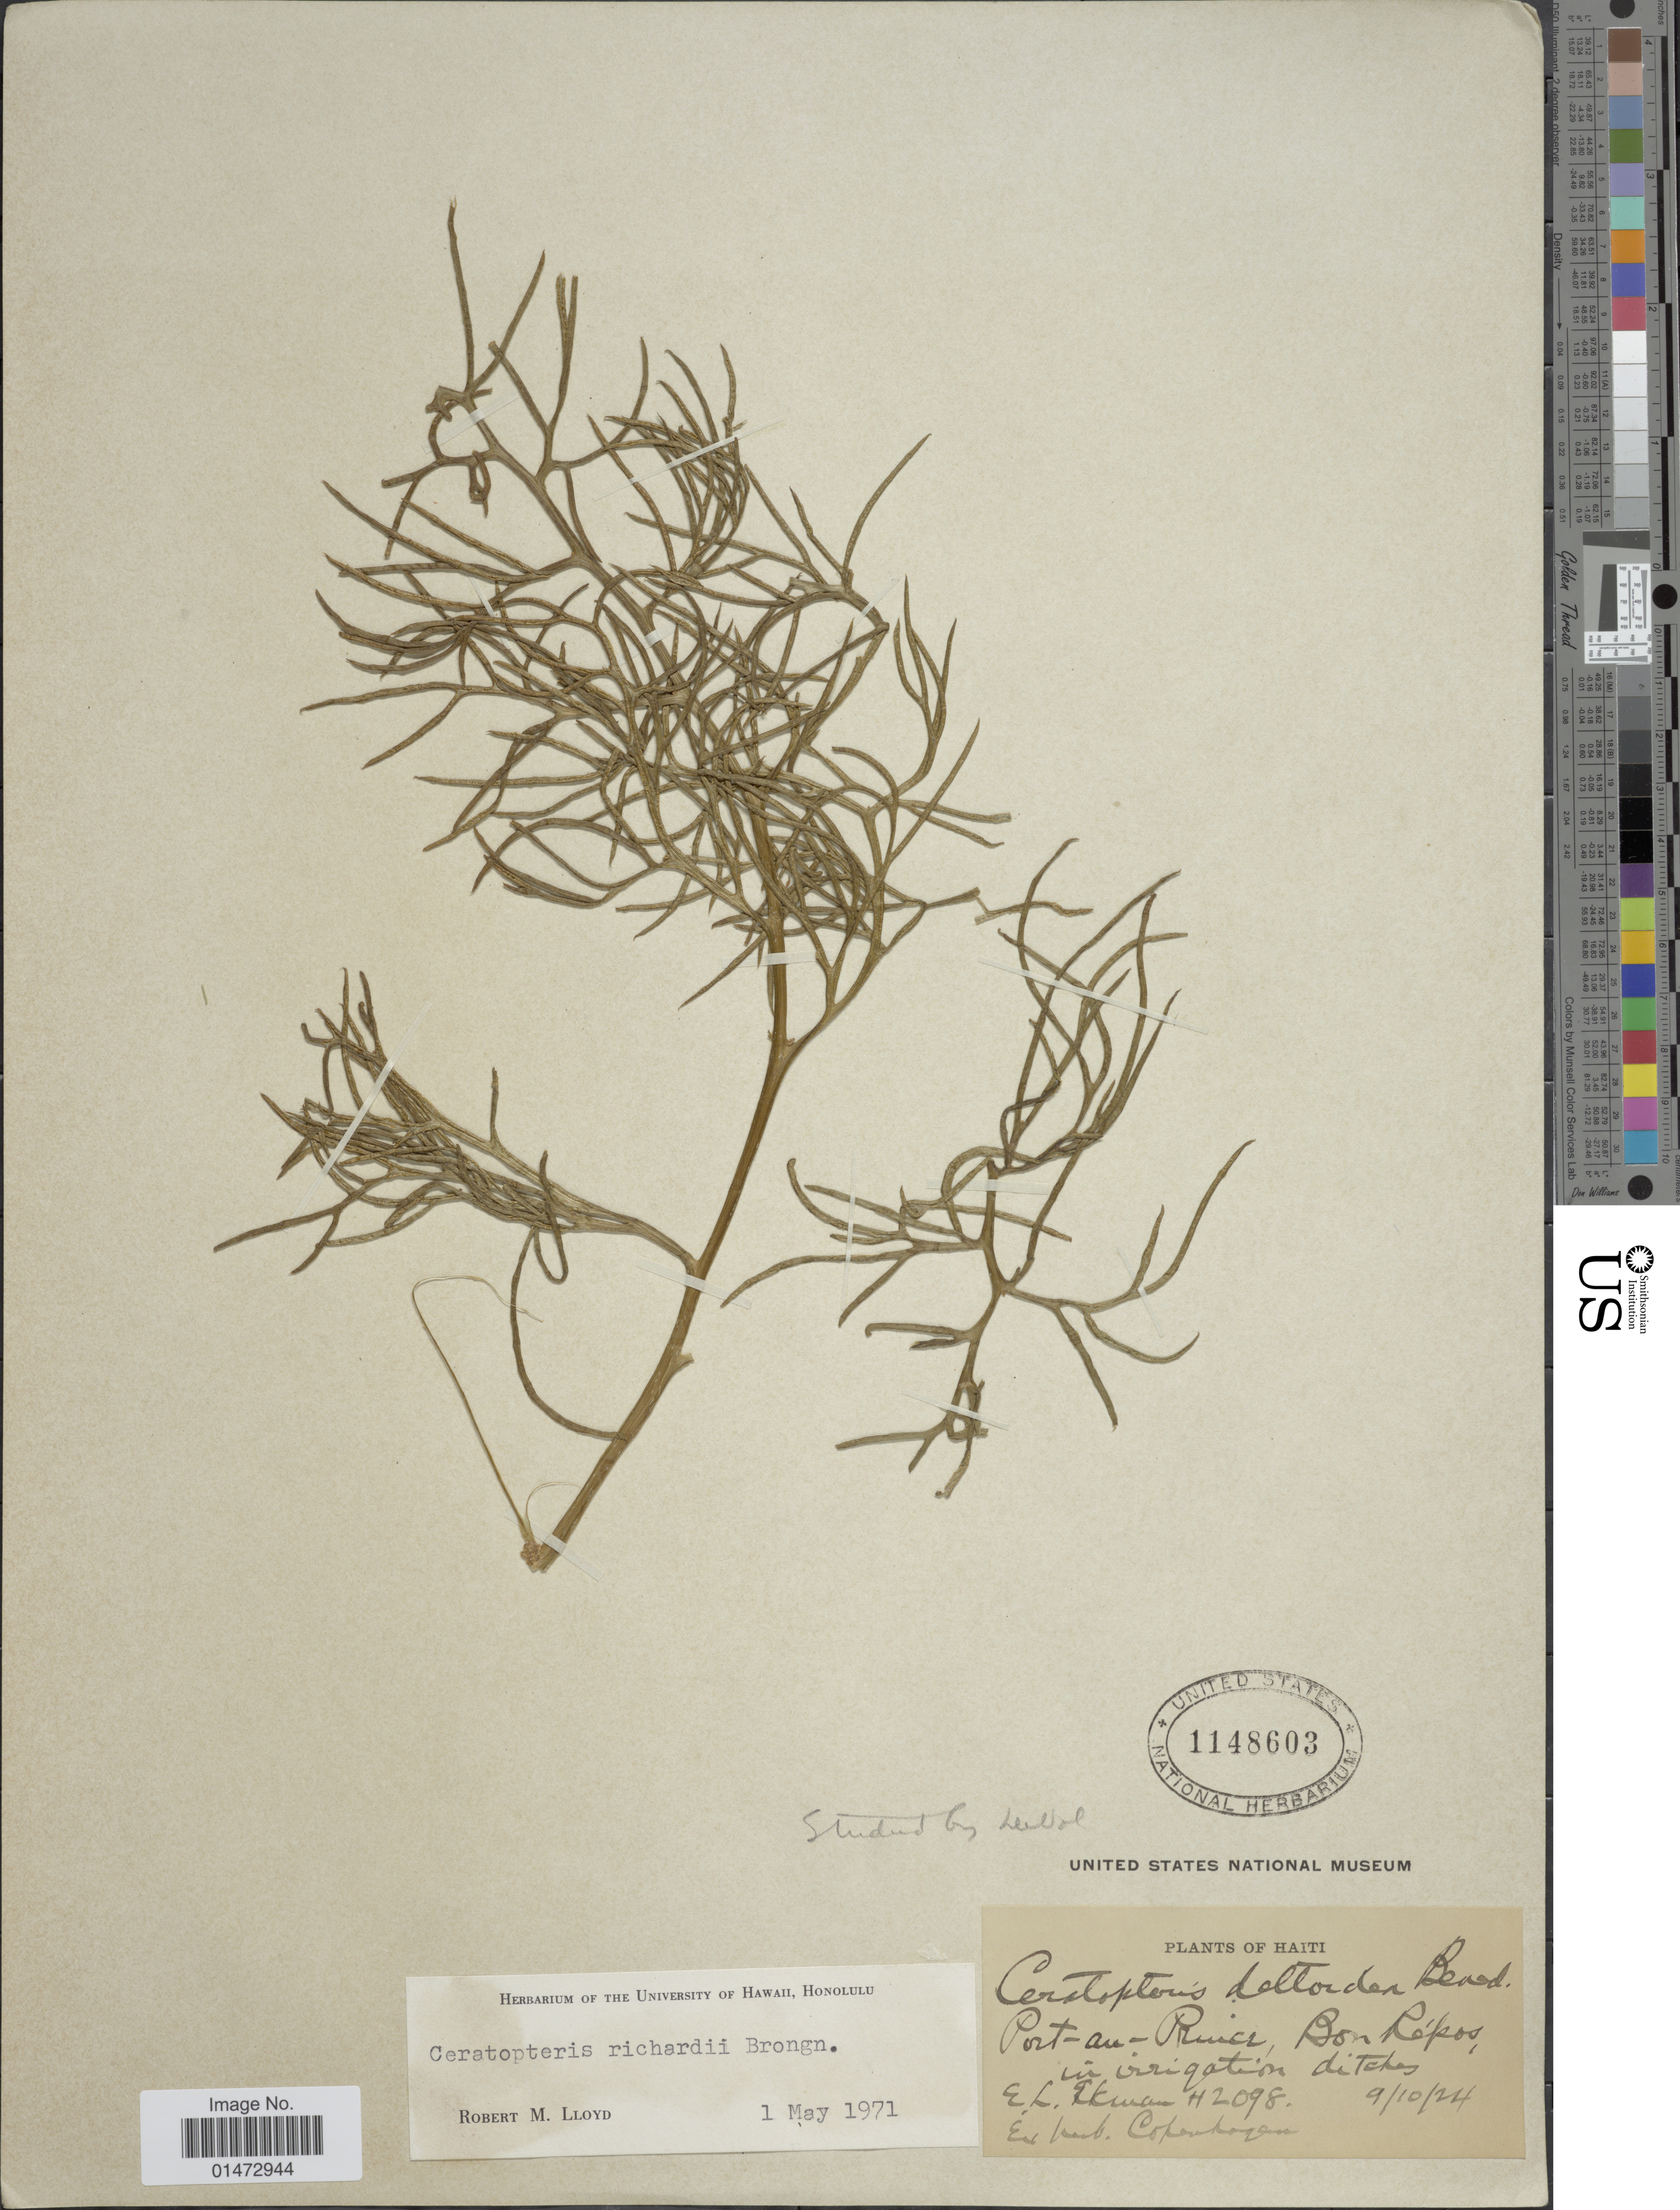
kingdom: Plantae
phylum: Tracheophyta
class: Polypodiopsida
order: Polypodiales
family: Pteridaceae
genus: Ceratopteris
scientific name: Ceratopteris richardii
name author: Brongn.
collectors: E. L. Ekman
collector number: H2098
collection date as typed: Transcribed d/m/y: 9/10/24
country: Haiti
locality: Port-au-Prince, Bon Répos, in irrigation ditches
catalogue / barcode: US 1148603